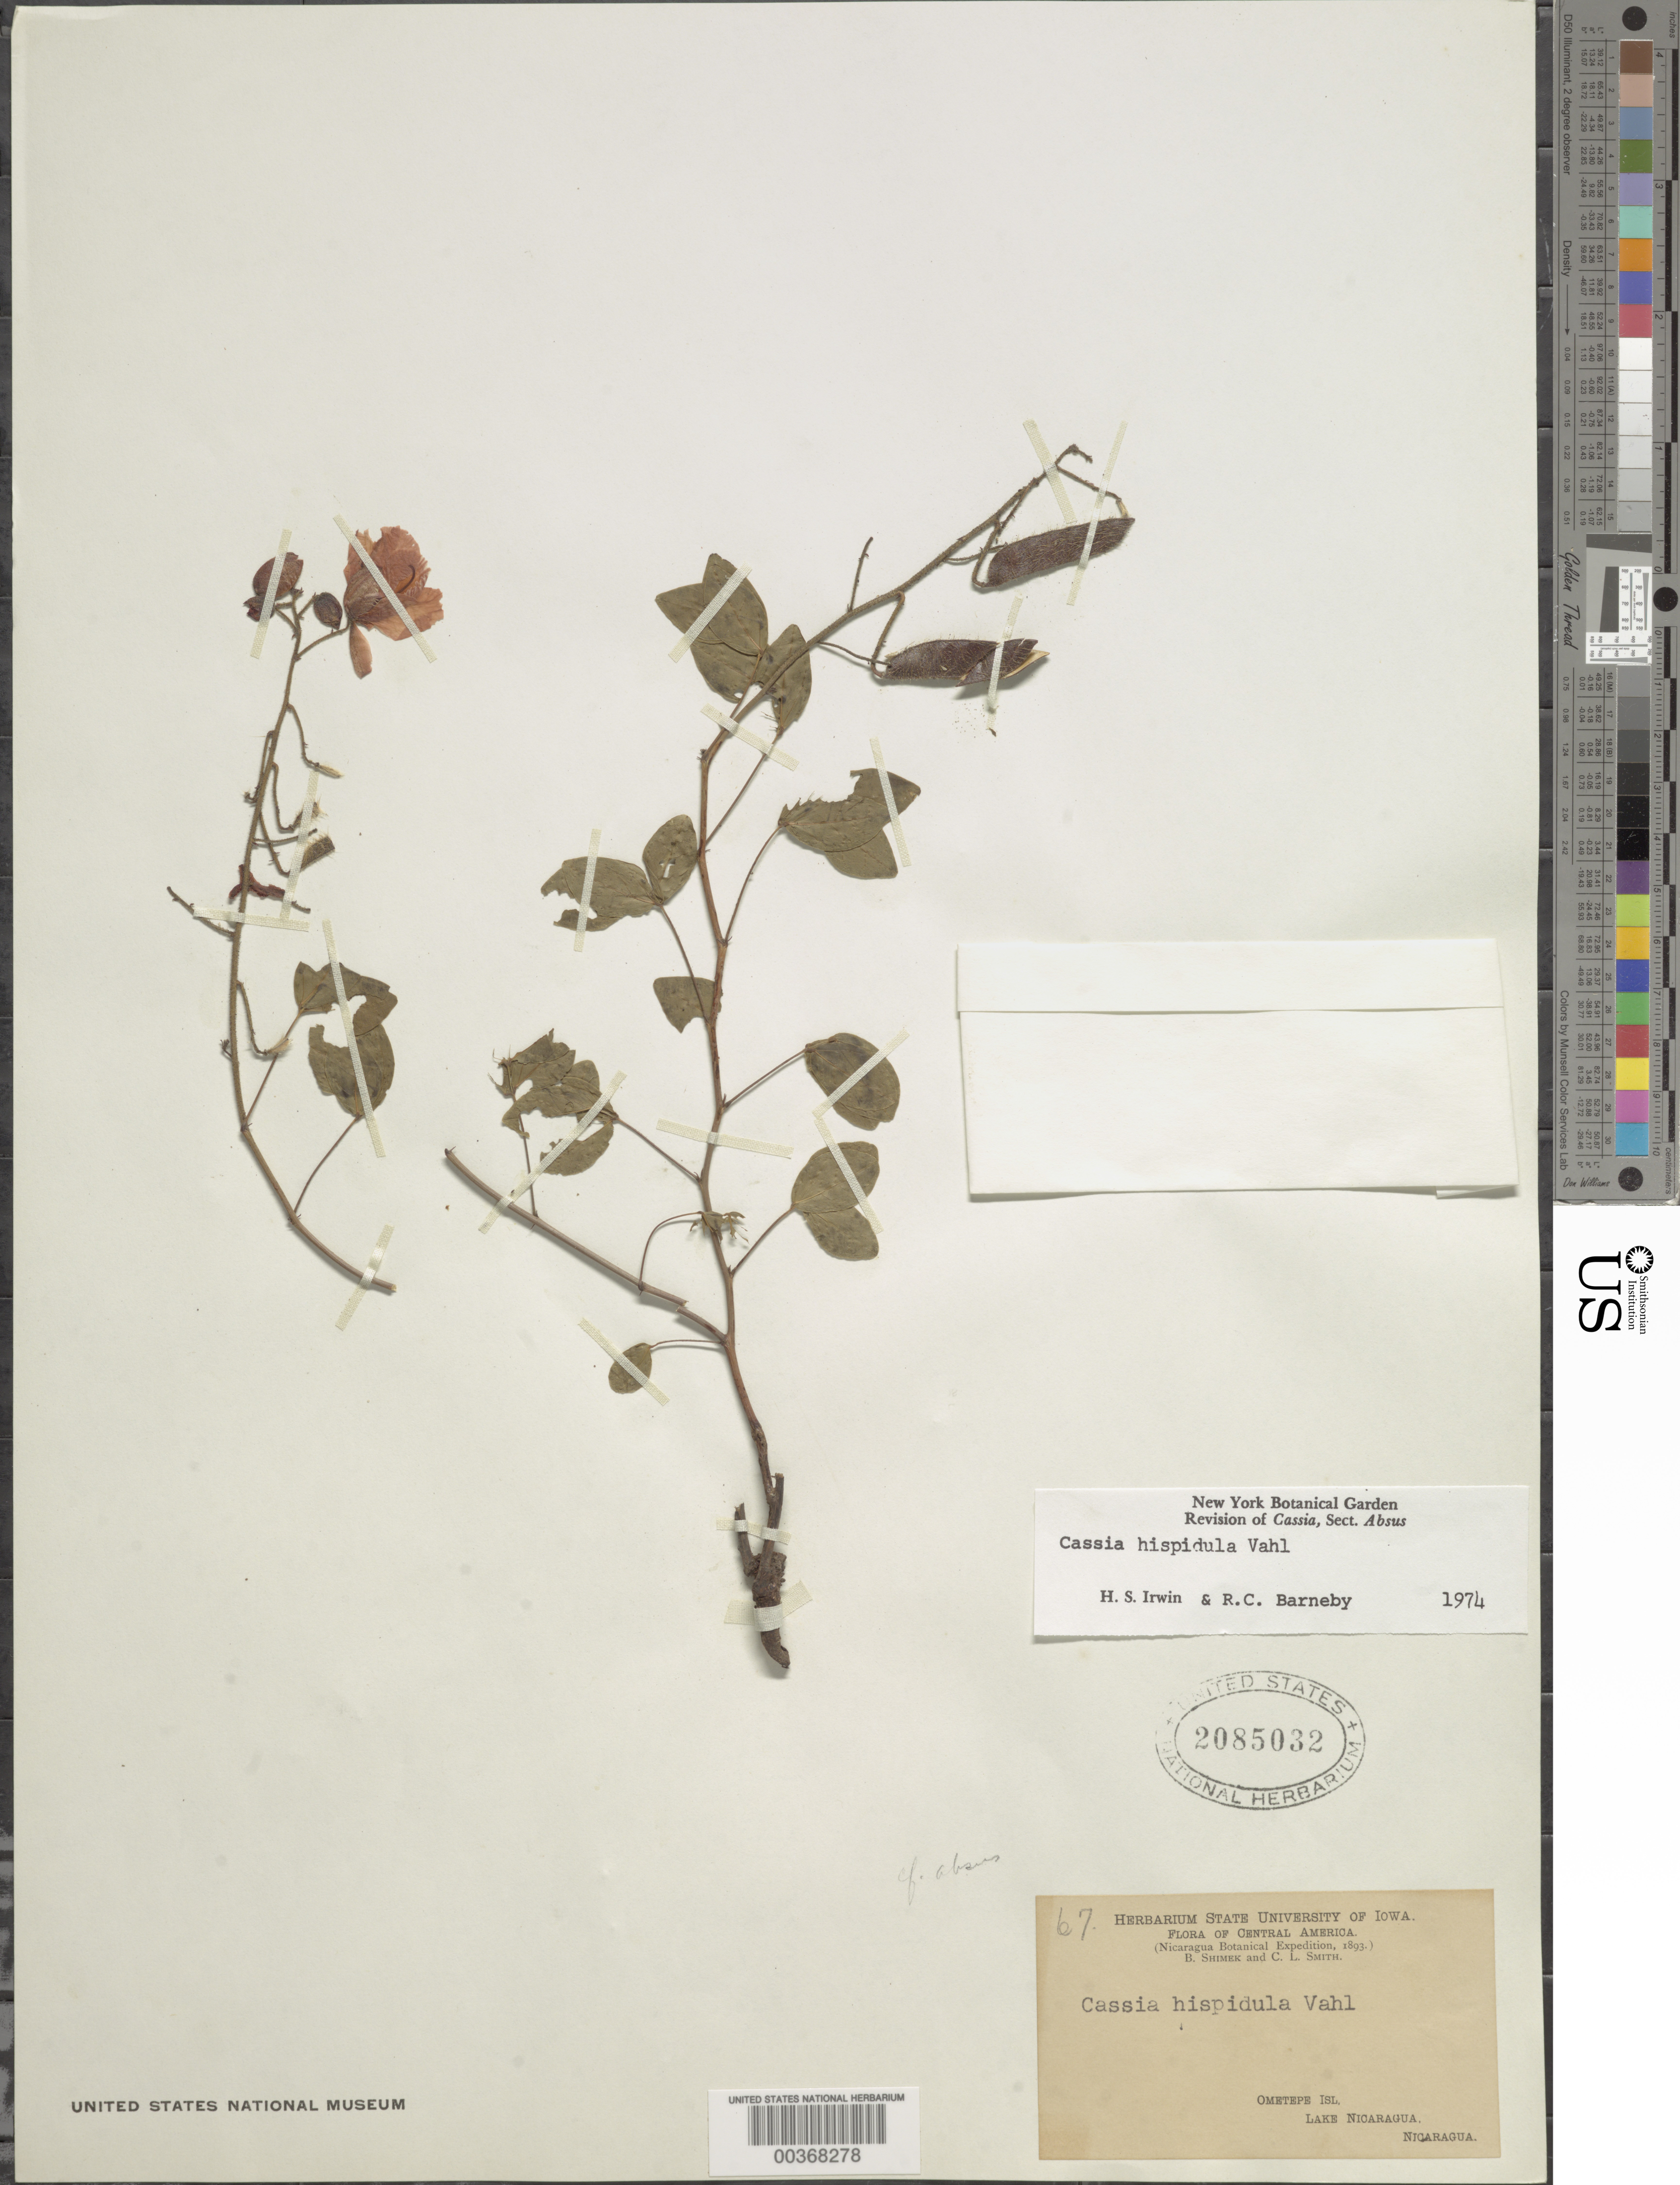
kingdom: Plantae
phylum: Tracheophyta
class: Magnoliopsida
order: Fabales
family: Fabaceae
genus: Chamaecrista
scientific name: Chamaecrista hispidula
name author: (Vahl) H.S. Irwin & Barneby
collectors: B. Shimek & C. L. Smith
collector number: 67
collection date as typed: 1893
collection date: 1893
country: Nicaragua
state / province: Rivas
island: Isla de Ometepe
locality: Ometepe i.; lake nicaragua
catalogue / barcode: US 2085032